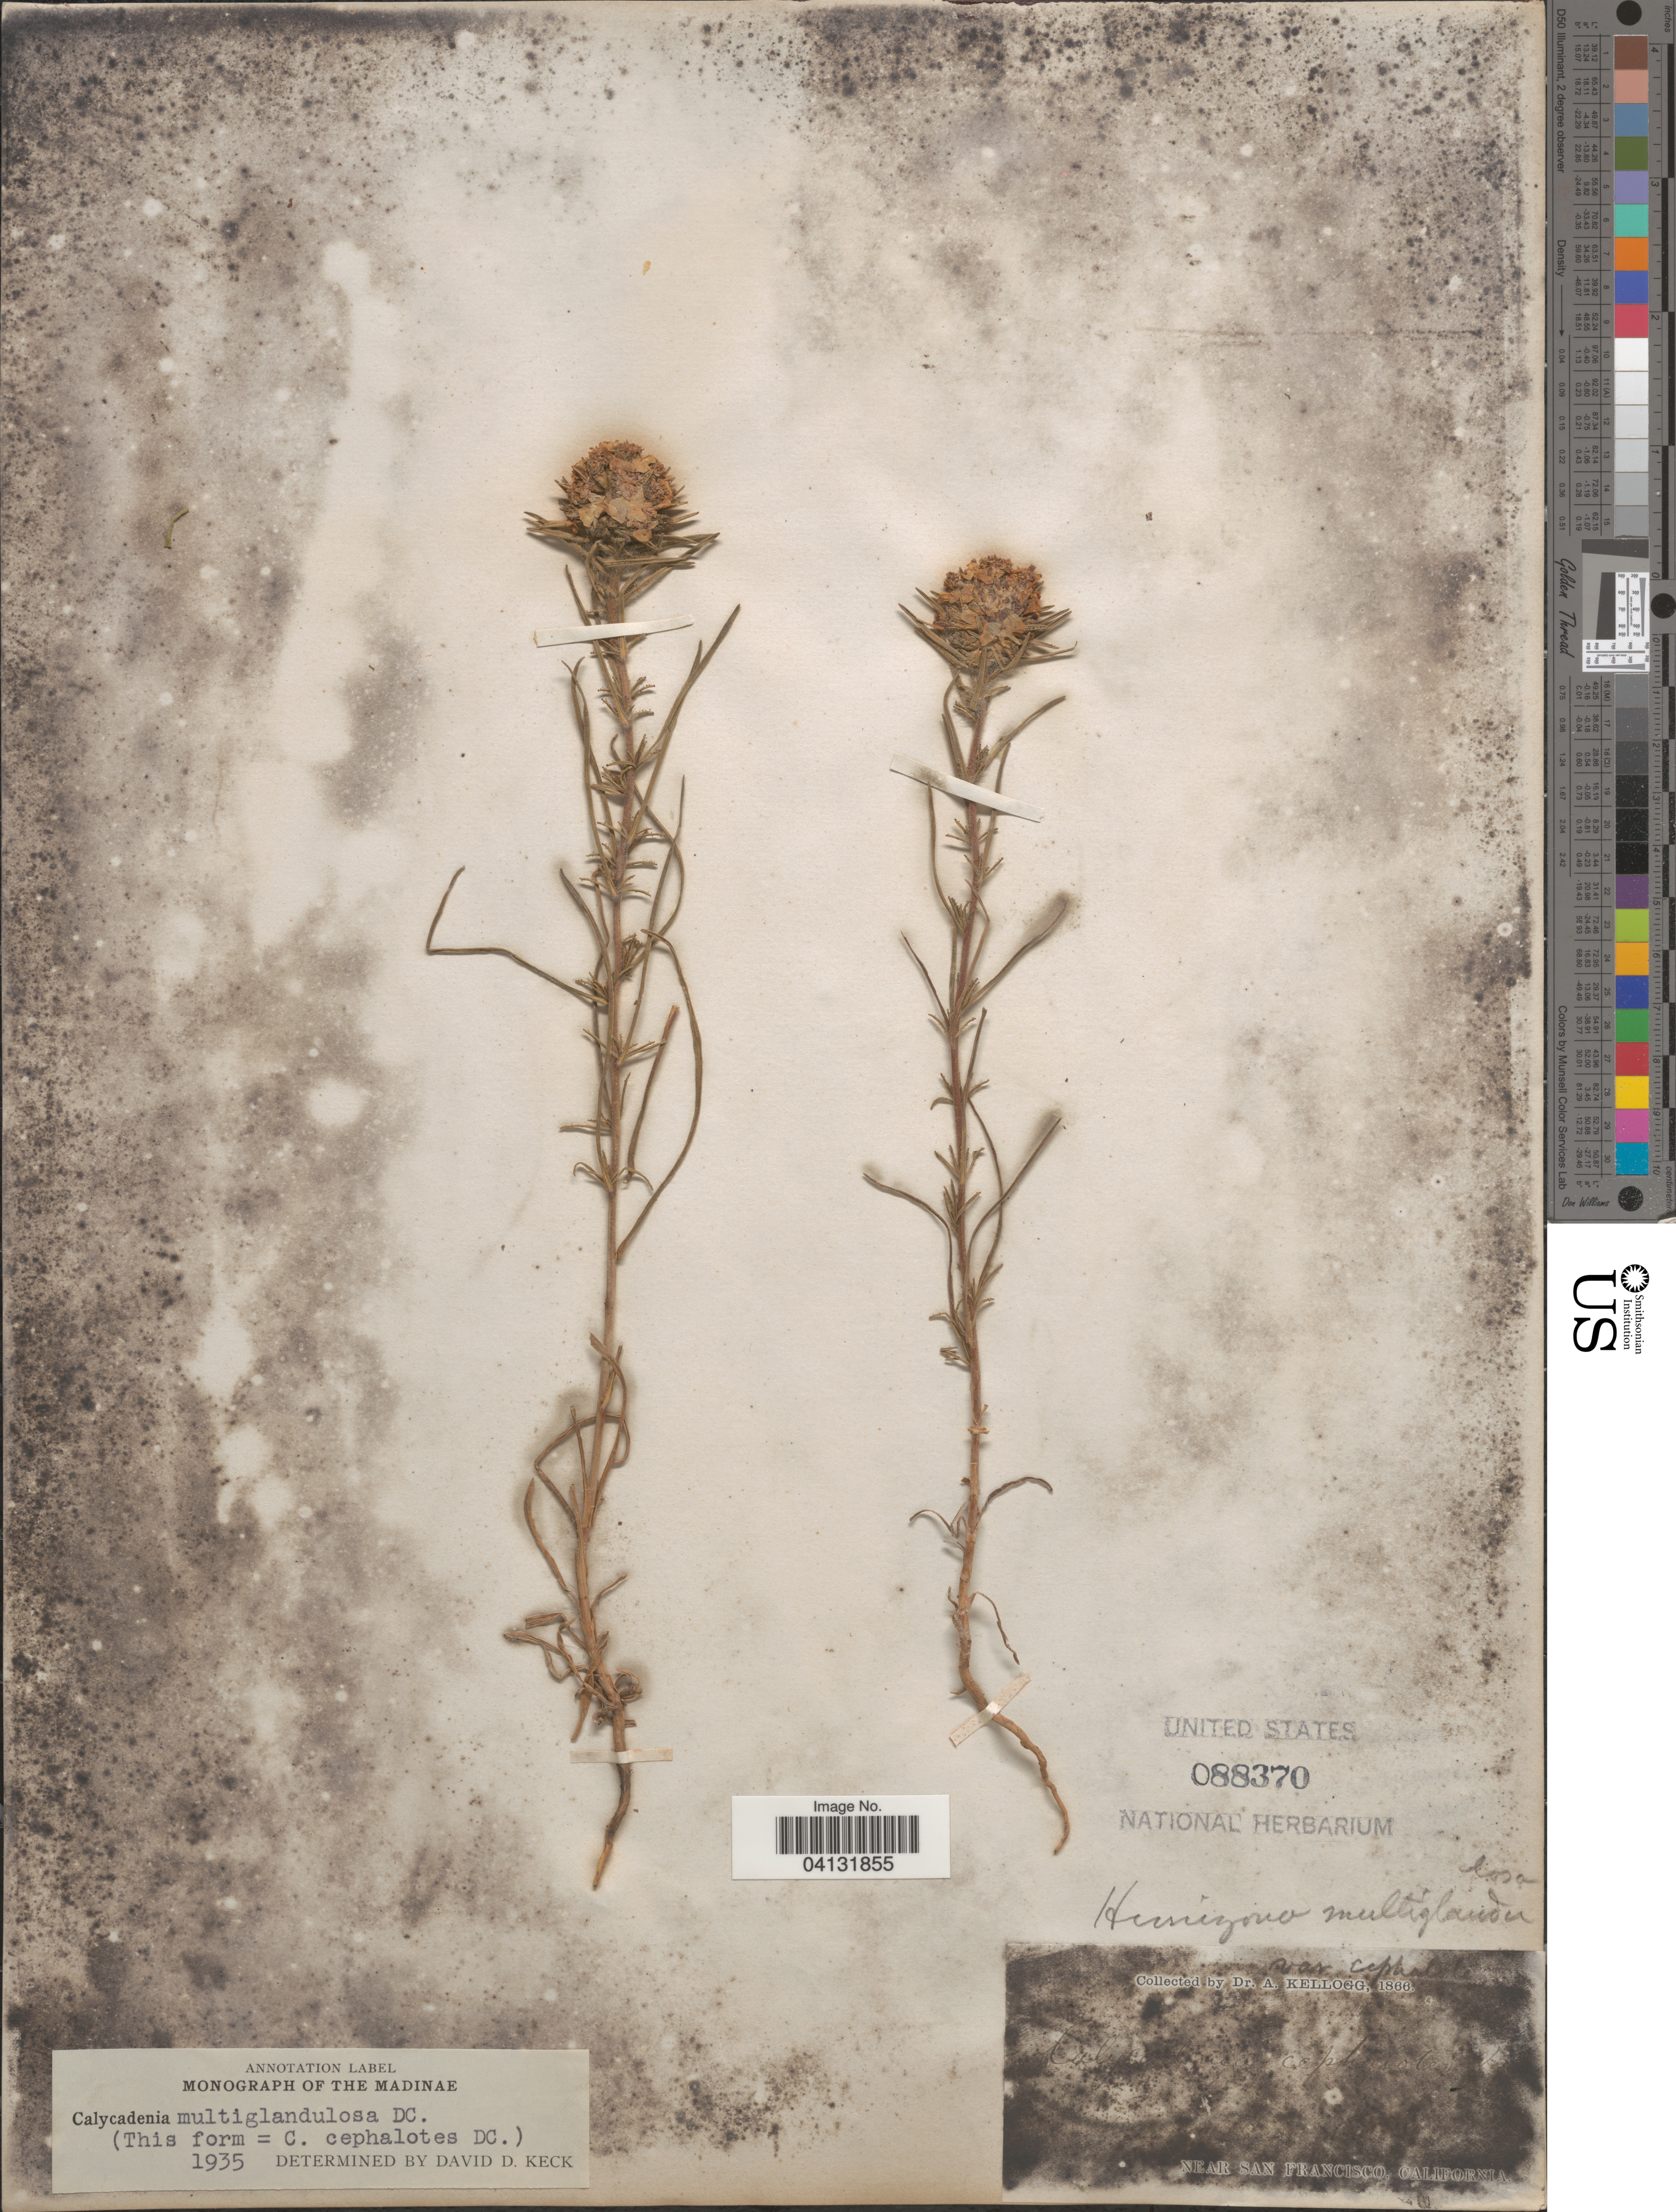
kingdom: Plantae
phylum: Tracheophyta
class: Magnoliopsida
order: Asterales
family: Asteraceae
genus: Calycadenia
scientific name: Calycadenia multiglandulosa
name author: DC.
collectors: A. Kellogg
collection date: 1866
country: United States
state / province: California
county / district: San Francisco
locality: Near San Francisco.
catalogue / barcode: US 88370